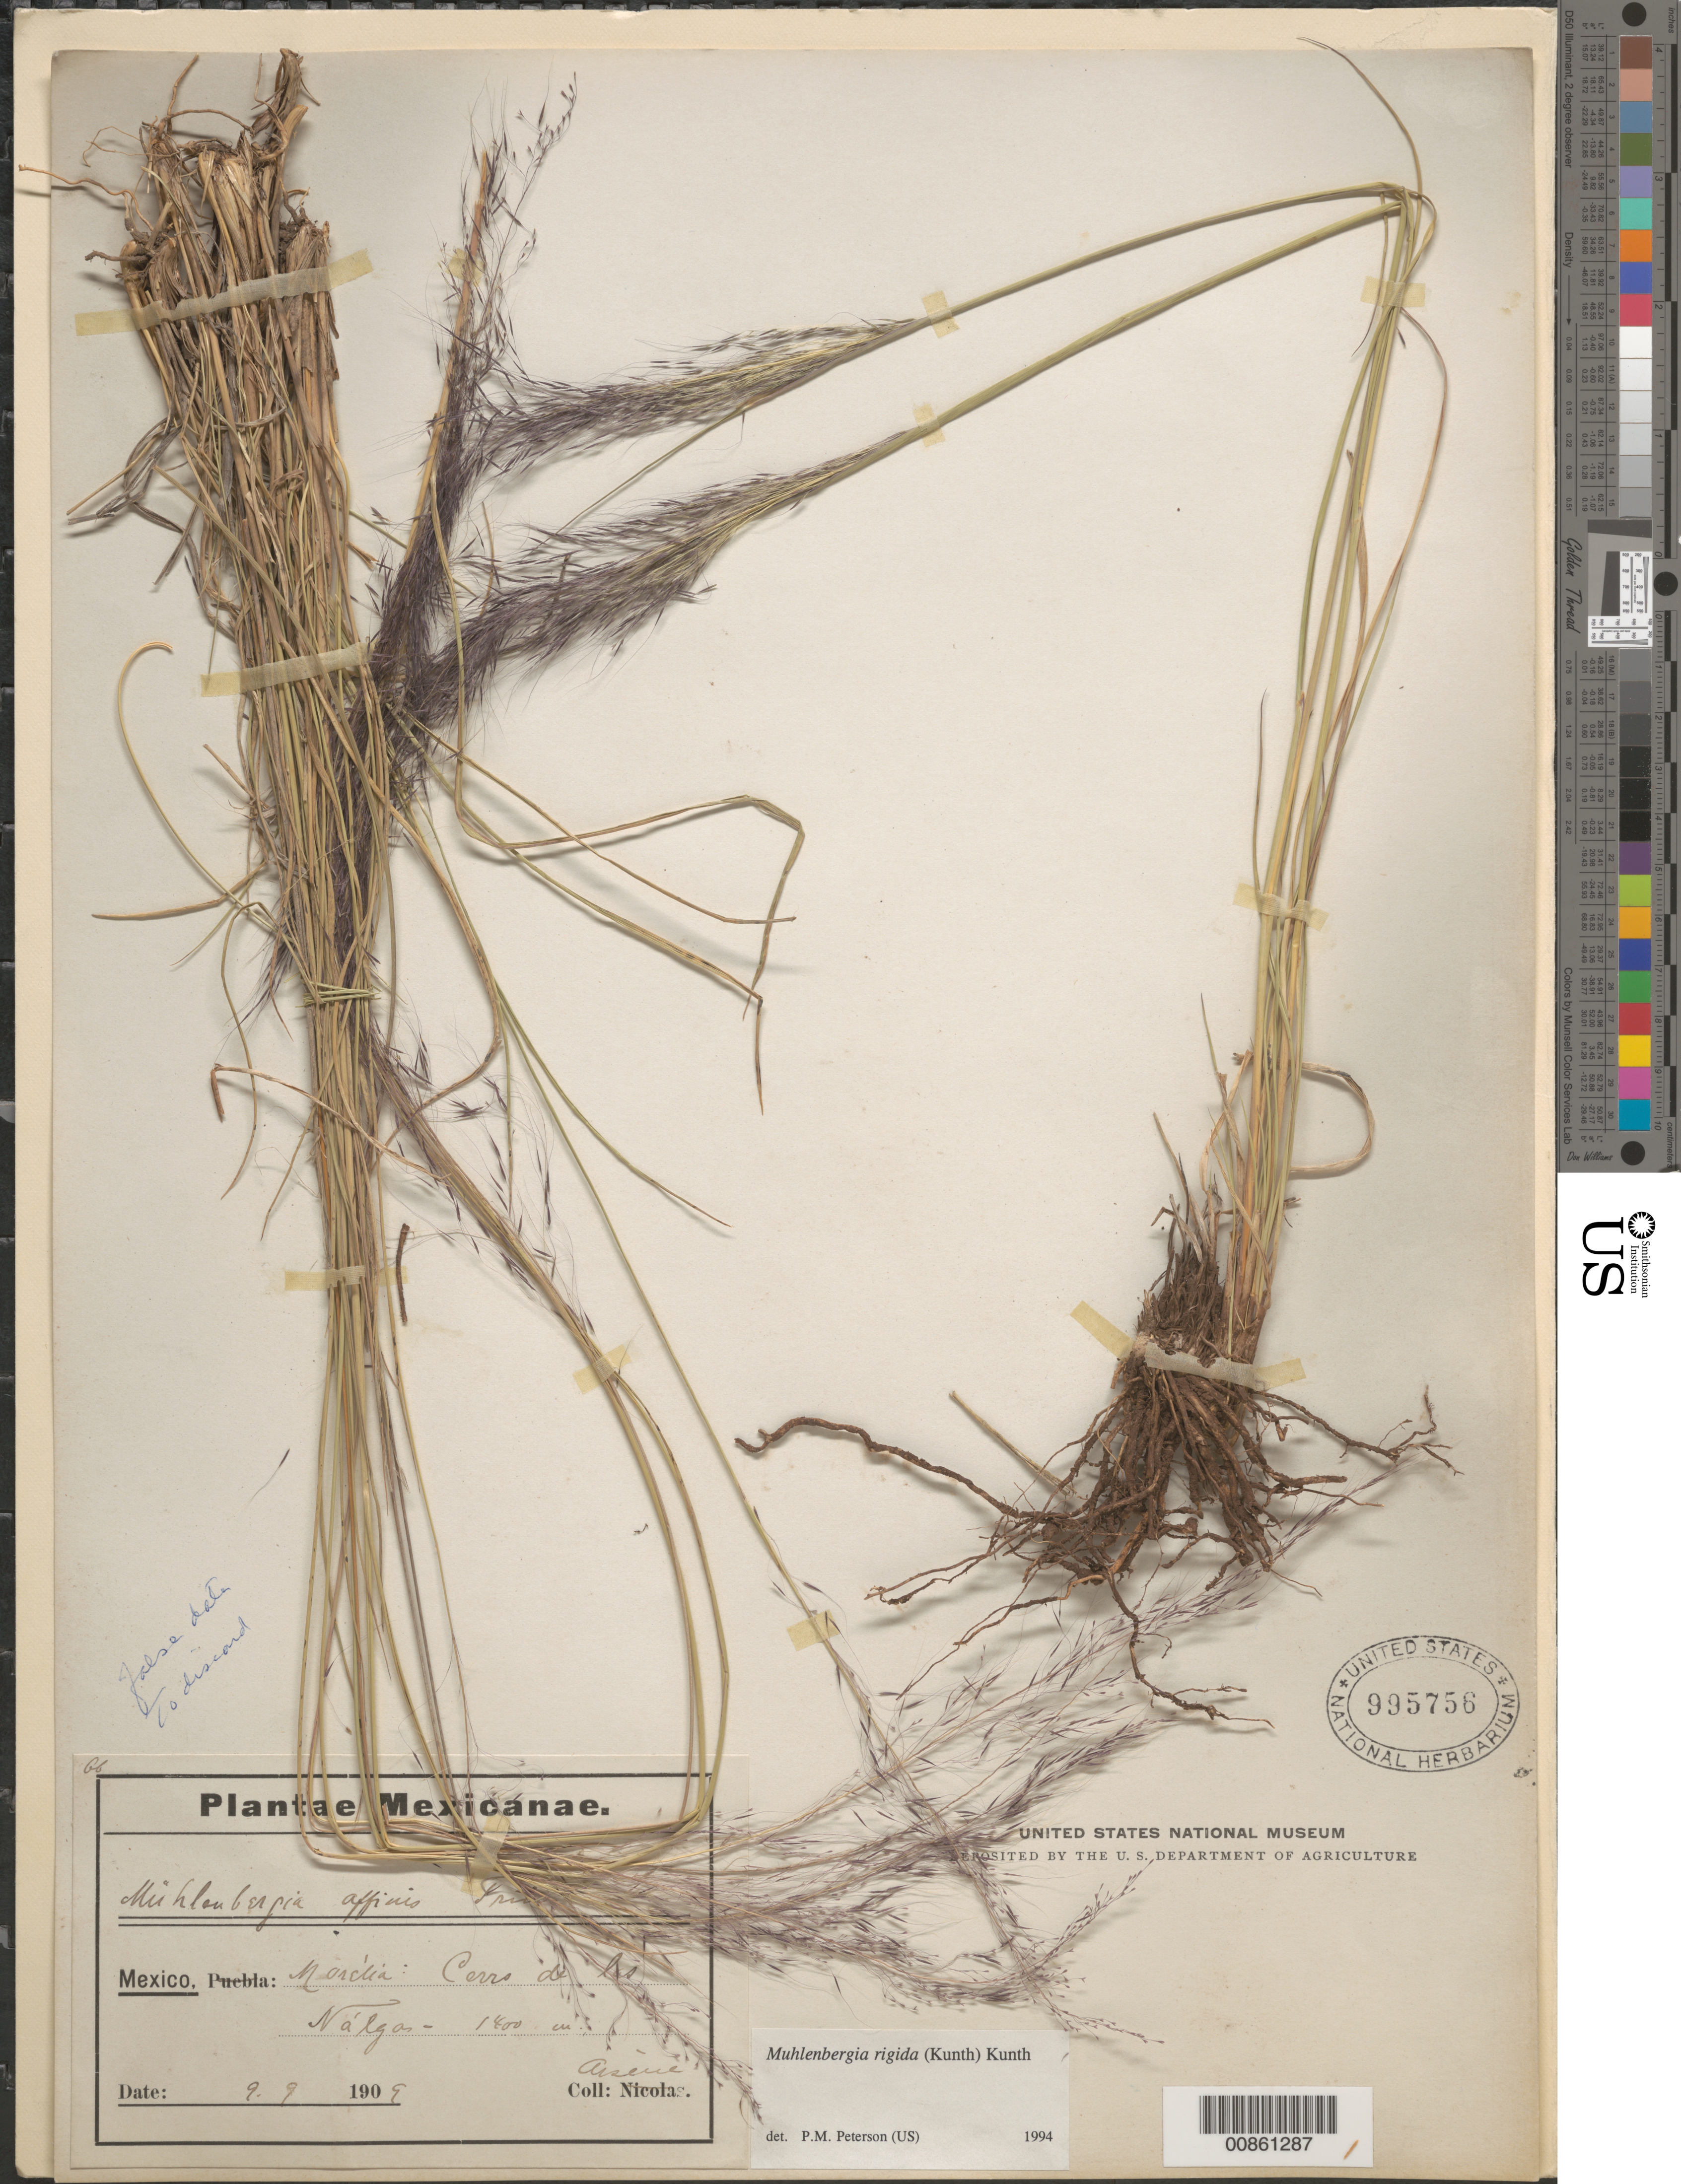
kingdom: Plantae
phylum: Tracheophyta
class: Liliopsida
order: Poales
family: Poaceae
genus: Muhlenbergia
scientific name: Muhlenbergia rigida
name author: (Kunth) Kunth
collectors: Bro. G. Arsène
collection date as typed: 09 Sep 1909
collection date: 1909-09-09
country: Mexico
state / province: Michoacán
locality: Morelia, Cerro de la Nalga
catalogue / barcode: US 995756